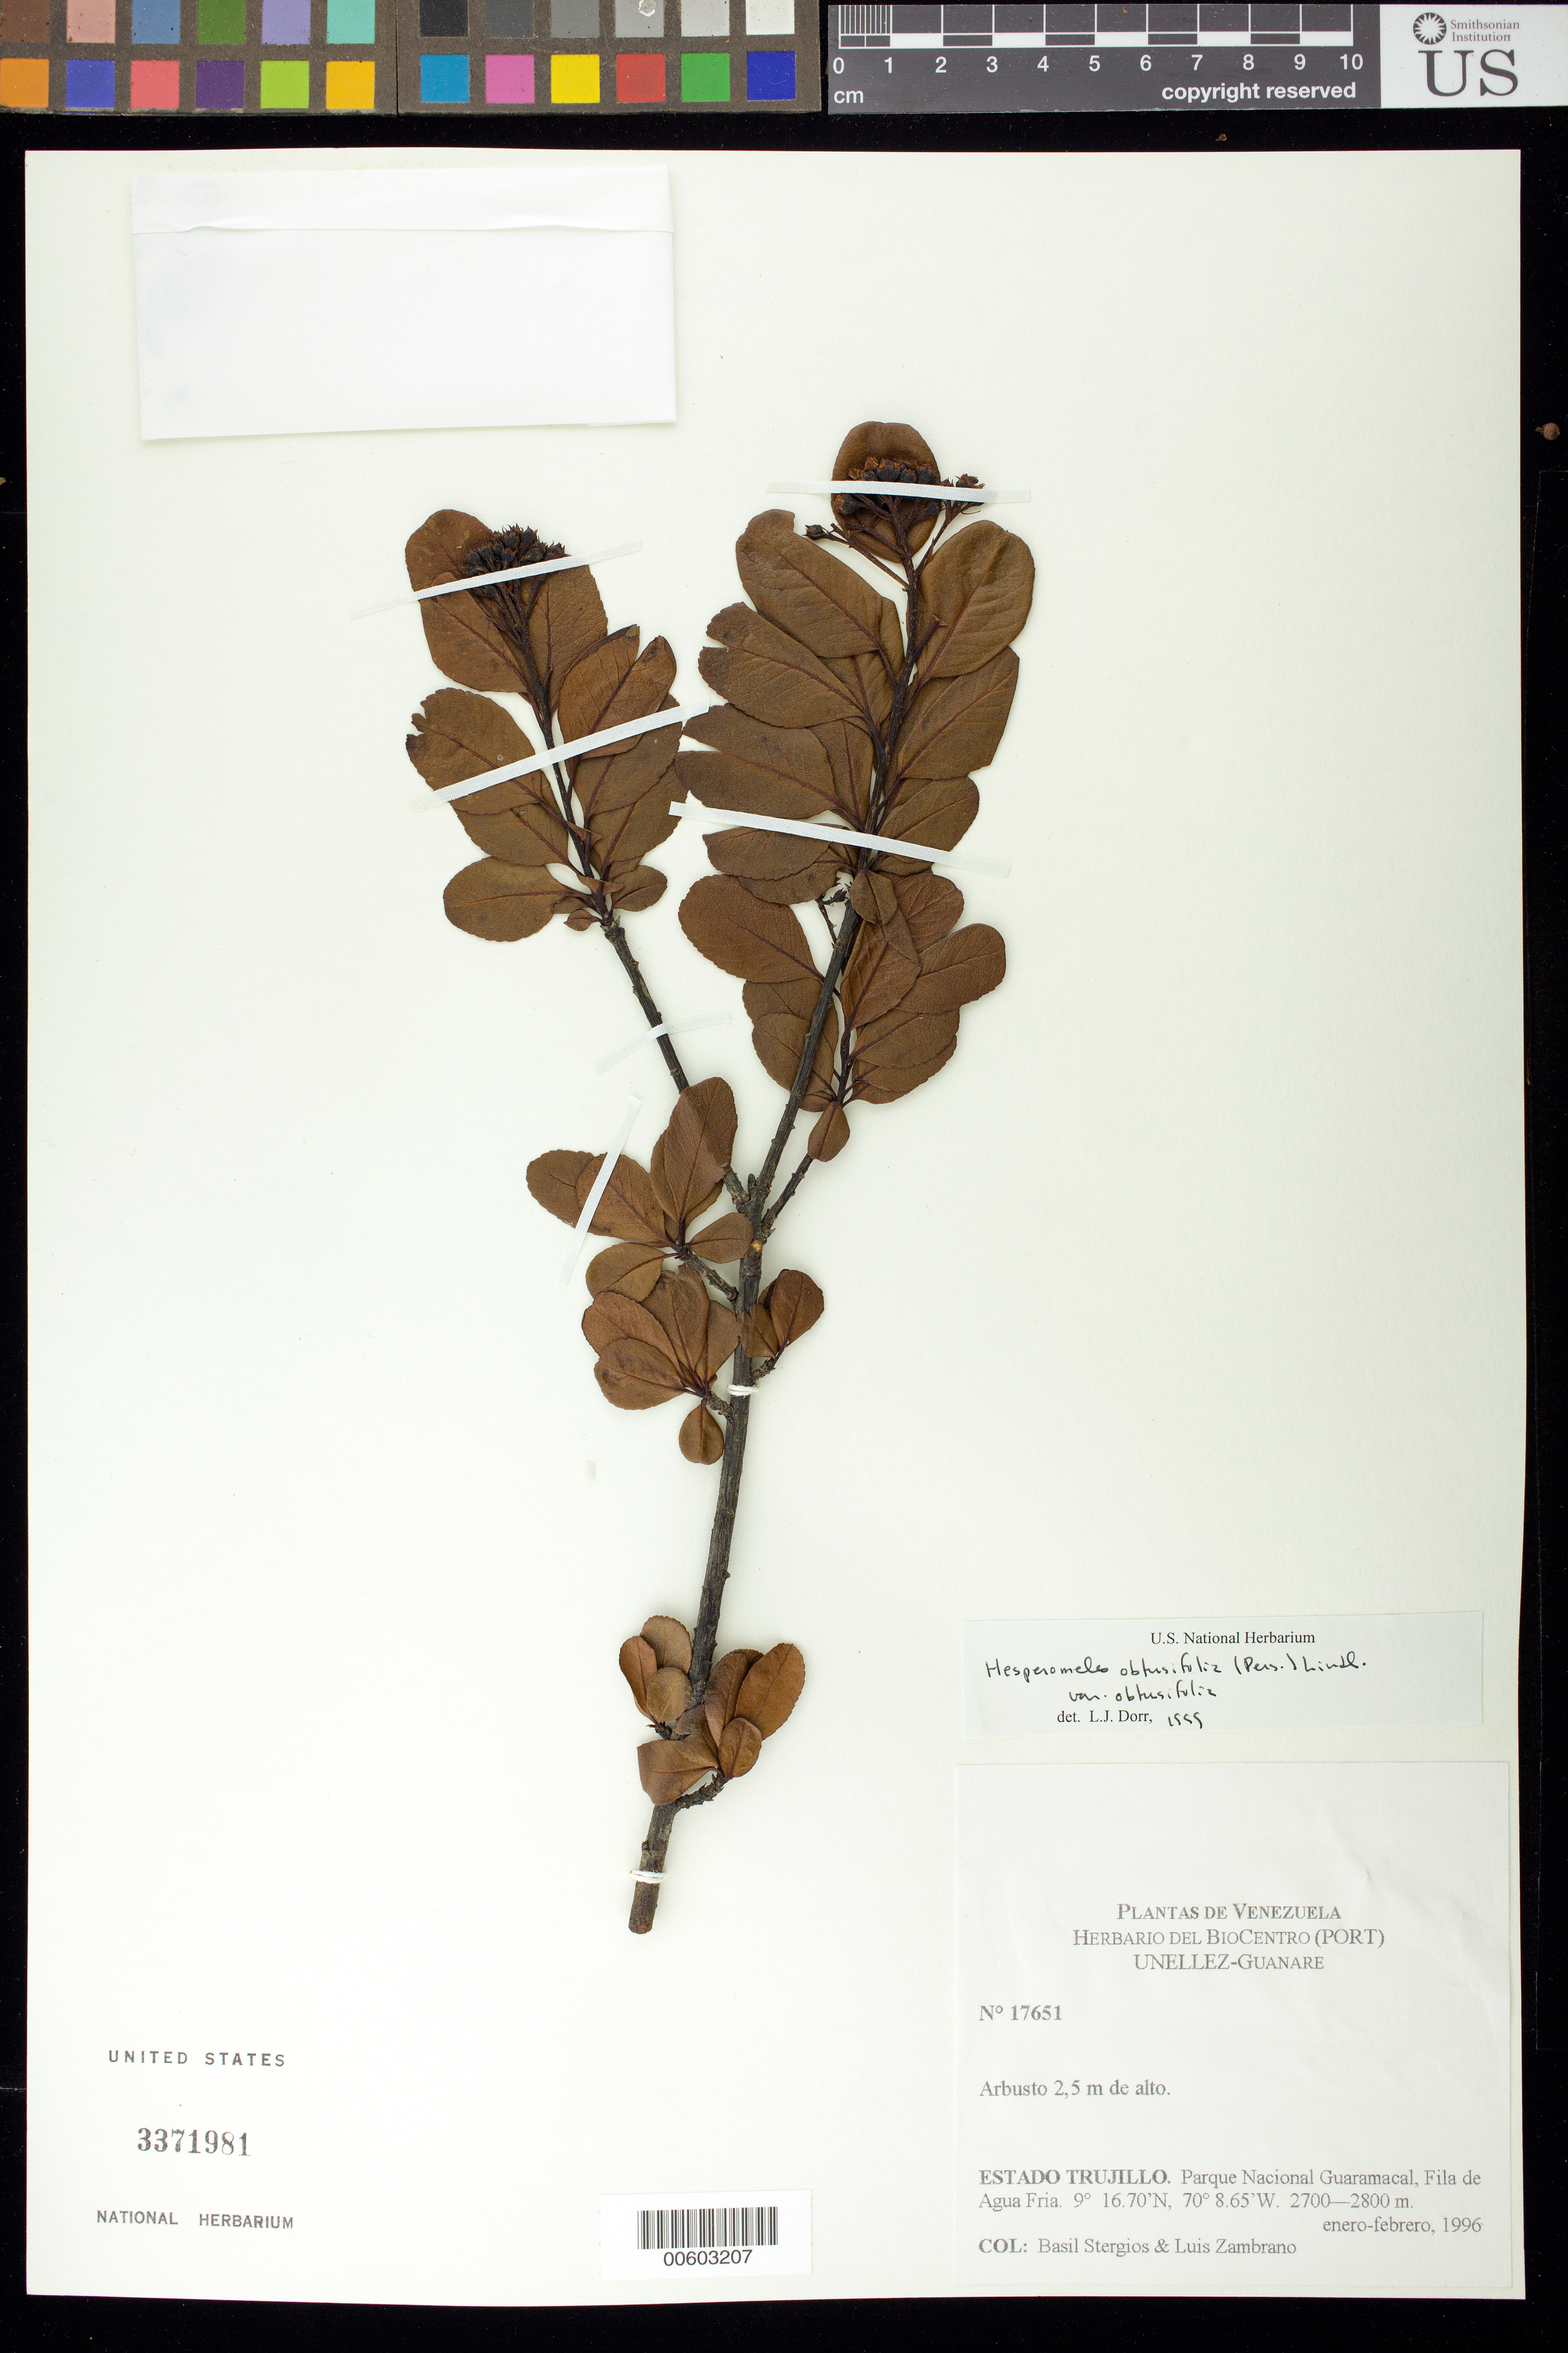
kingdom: Plantae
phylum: Tracheophyta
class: Magnoliopsida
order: Rosales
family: Rosaceae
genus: Hesperomeles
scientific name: Hesperomeles obtusifolia var. obtusifolia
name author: (Pers.) Lindl.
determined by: Dorr, L. J., (BOT), Smithsonian Institution - National Museum of Natural History (UNITED STATES)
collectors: B. G. Stergios & L. Zambrano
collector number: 17651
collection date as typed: Jan 1996 to -- Feb 1996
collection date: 1996-01/1996-02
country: Venezuela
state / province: Trujillo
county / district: Boconó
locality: Parque Nacional Guaramacal, Fila de Agua Fria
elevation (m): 2700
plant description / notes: PORT, US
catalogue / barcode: US 3371981